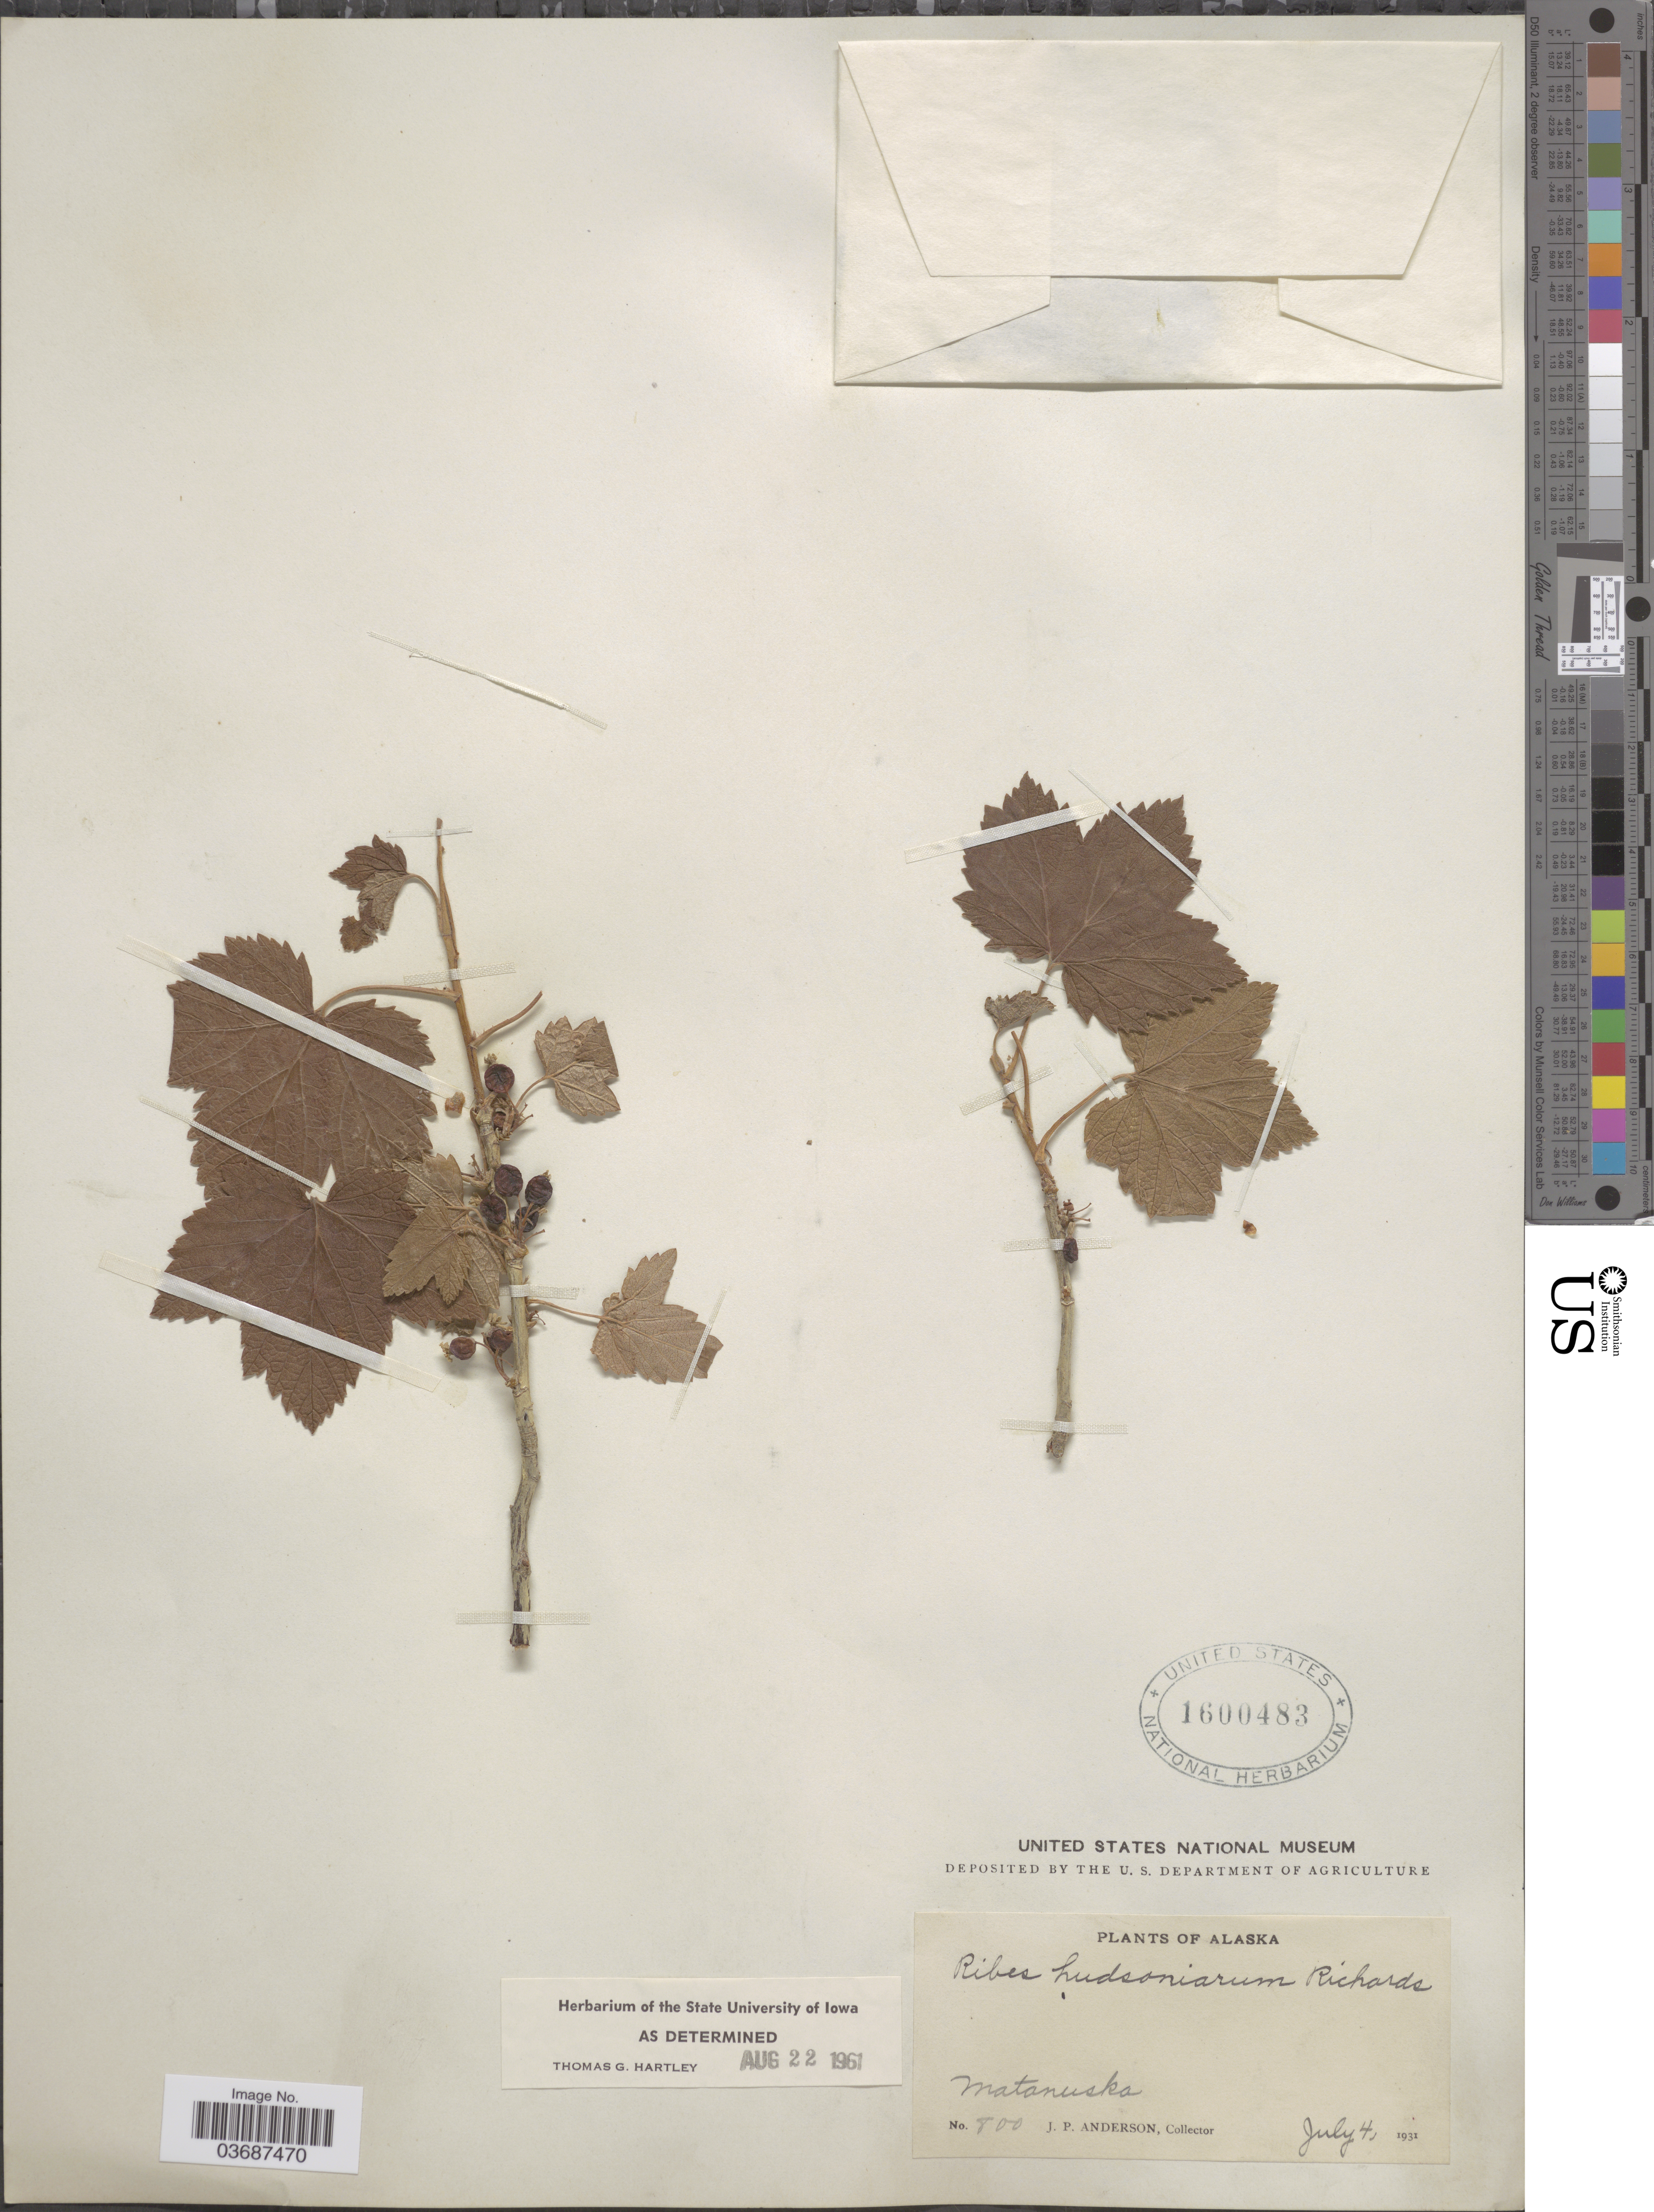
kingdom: Plantae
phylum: Tracheophyta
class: Magnoliopsida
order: Saxifragales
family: Grossulariaceae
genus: Ribes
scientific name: Ribes hudsonianum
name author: Richardson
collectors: J. P. Anderson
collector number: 800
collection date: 1931-07-04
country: United States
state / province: Alaska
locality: Matanuska.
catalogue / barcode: US 1600483